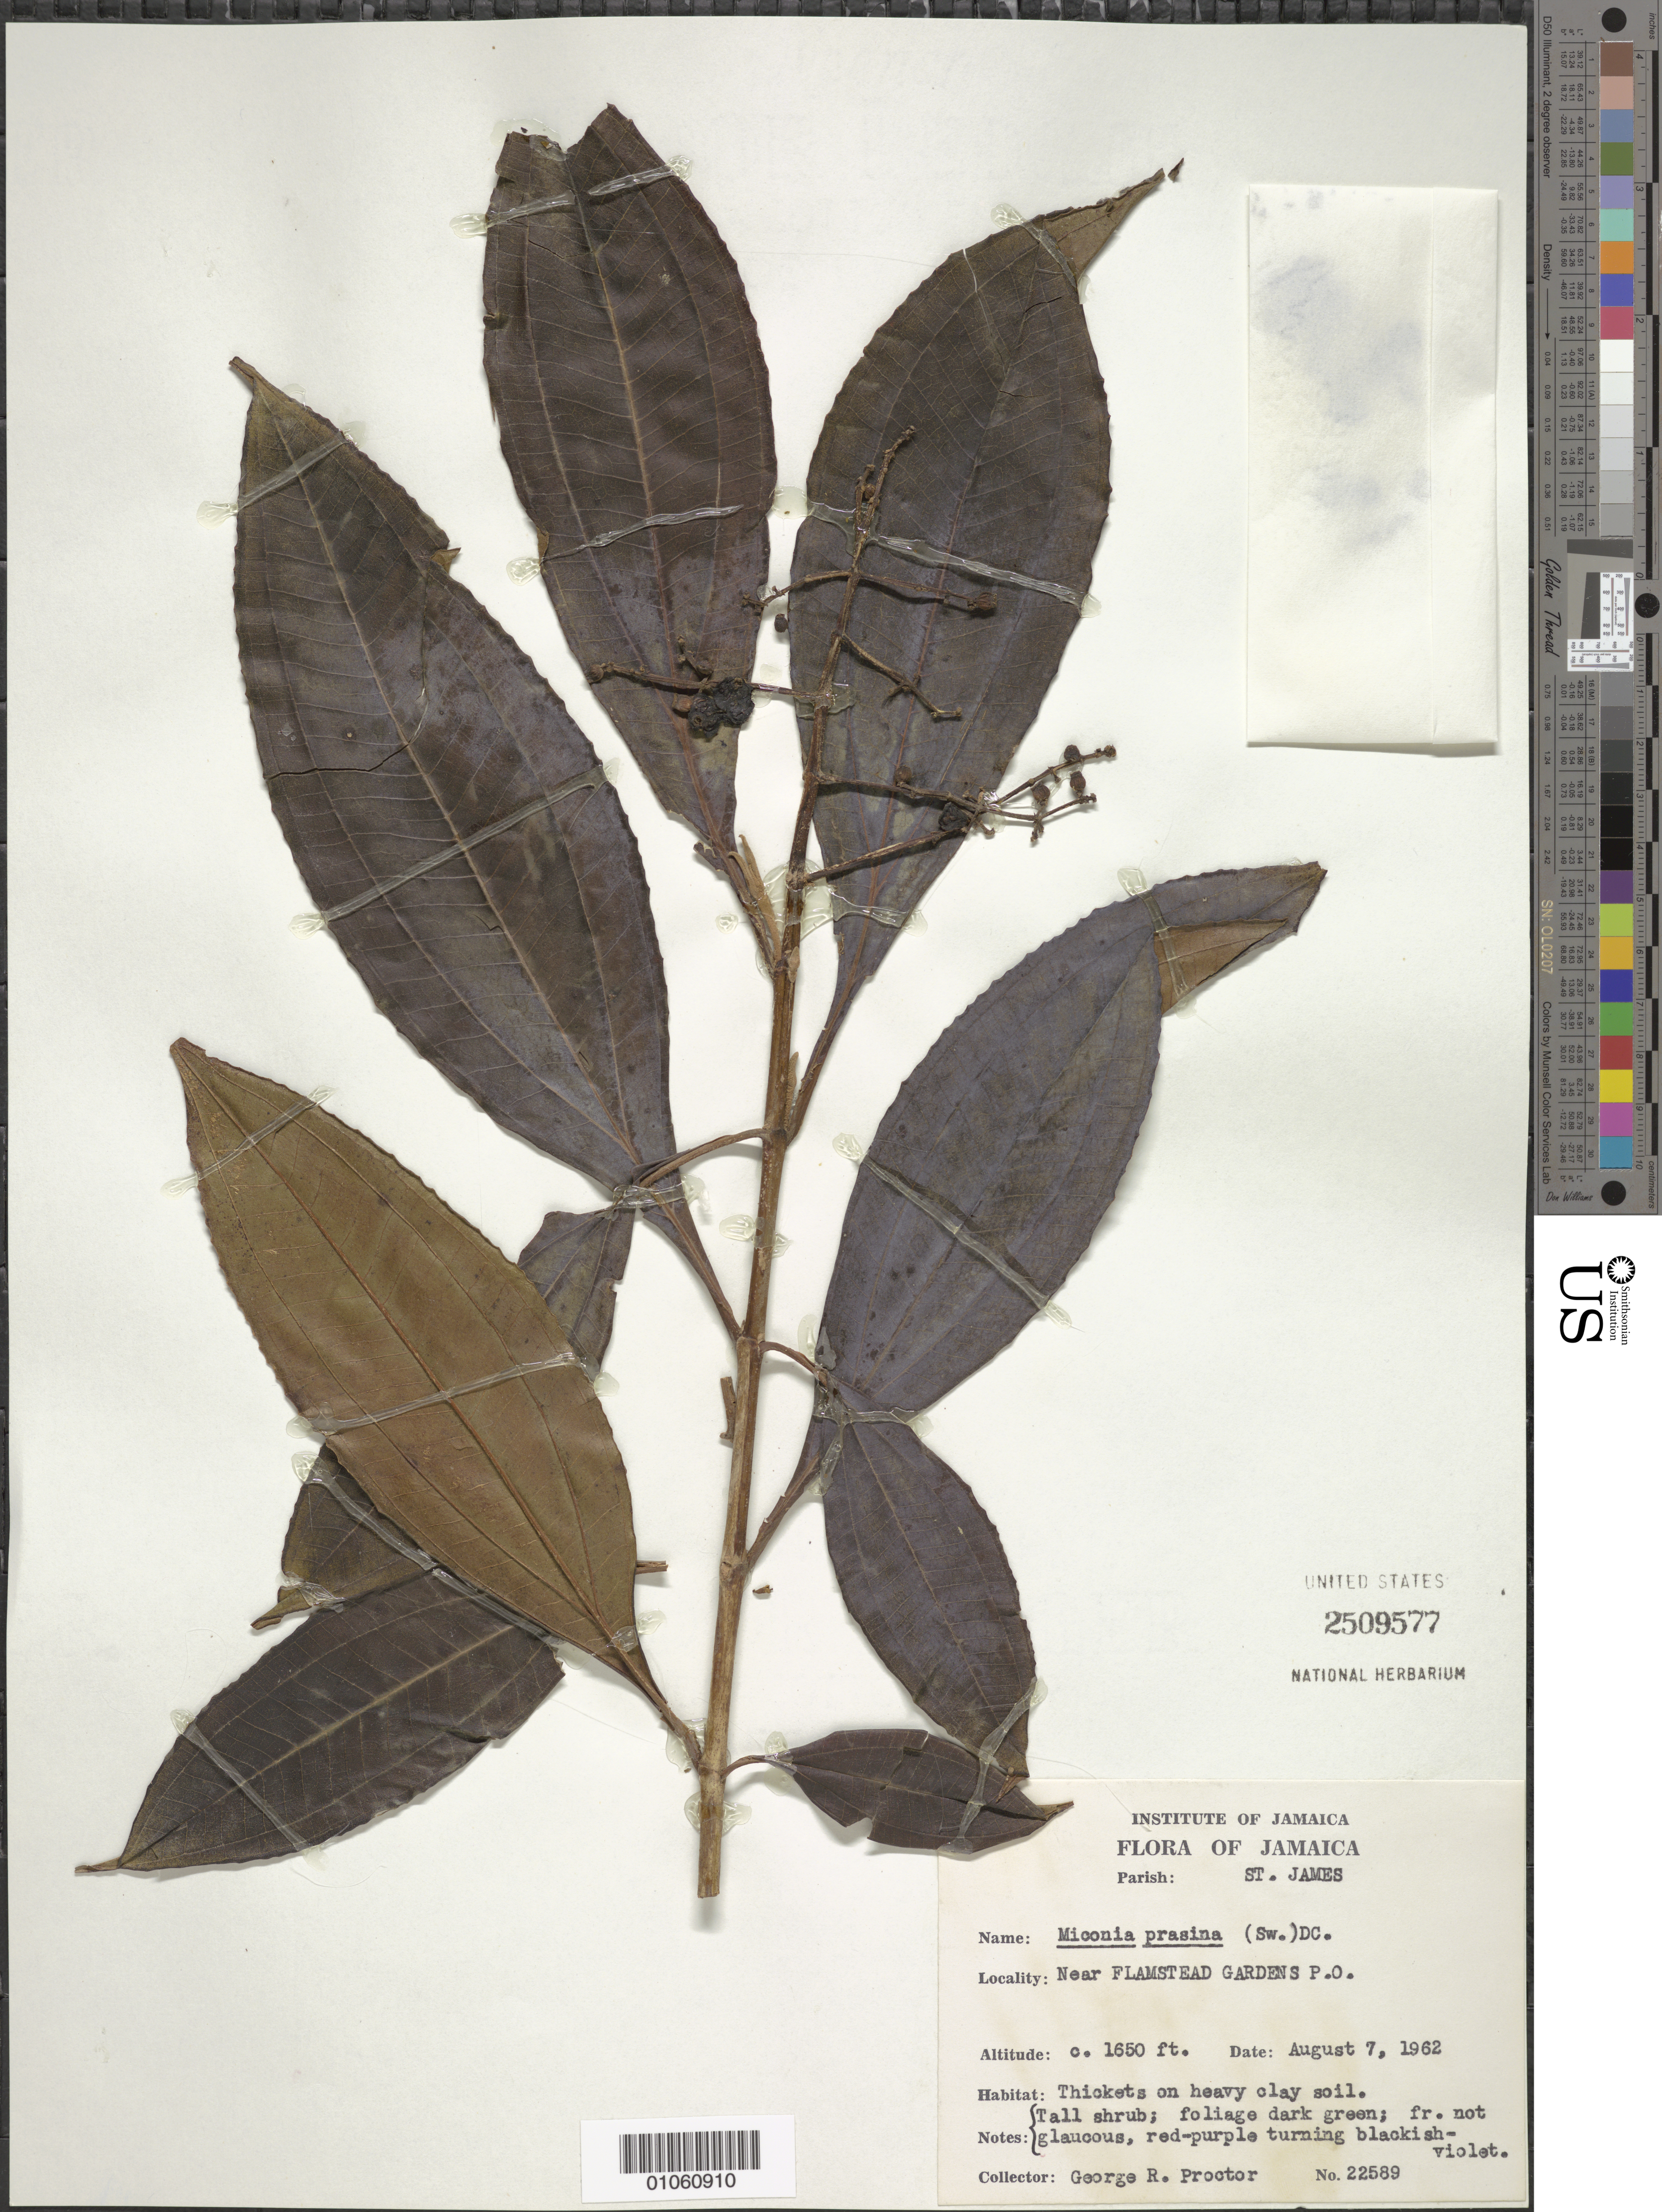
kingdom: Plantae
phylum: Tracheophyta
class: Magnoliopsida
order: Myrtales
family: Melastomataceae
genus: Miconia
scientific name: Miconia prasina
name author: (Sw.) DC.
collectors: G. R. Proctor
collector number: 22589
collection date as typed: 07 Aug 1962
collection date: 1962-08-07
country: Jamaica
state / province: Saint James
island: Jamaica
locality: Flamstead Gardens P.O., near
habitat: Thickets on heavy clay soil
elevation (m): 503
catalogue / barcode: US 2509577